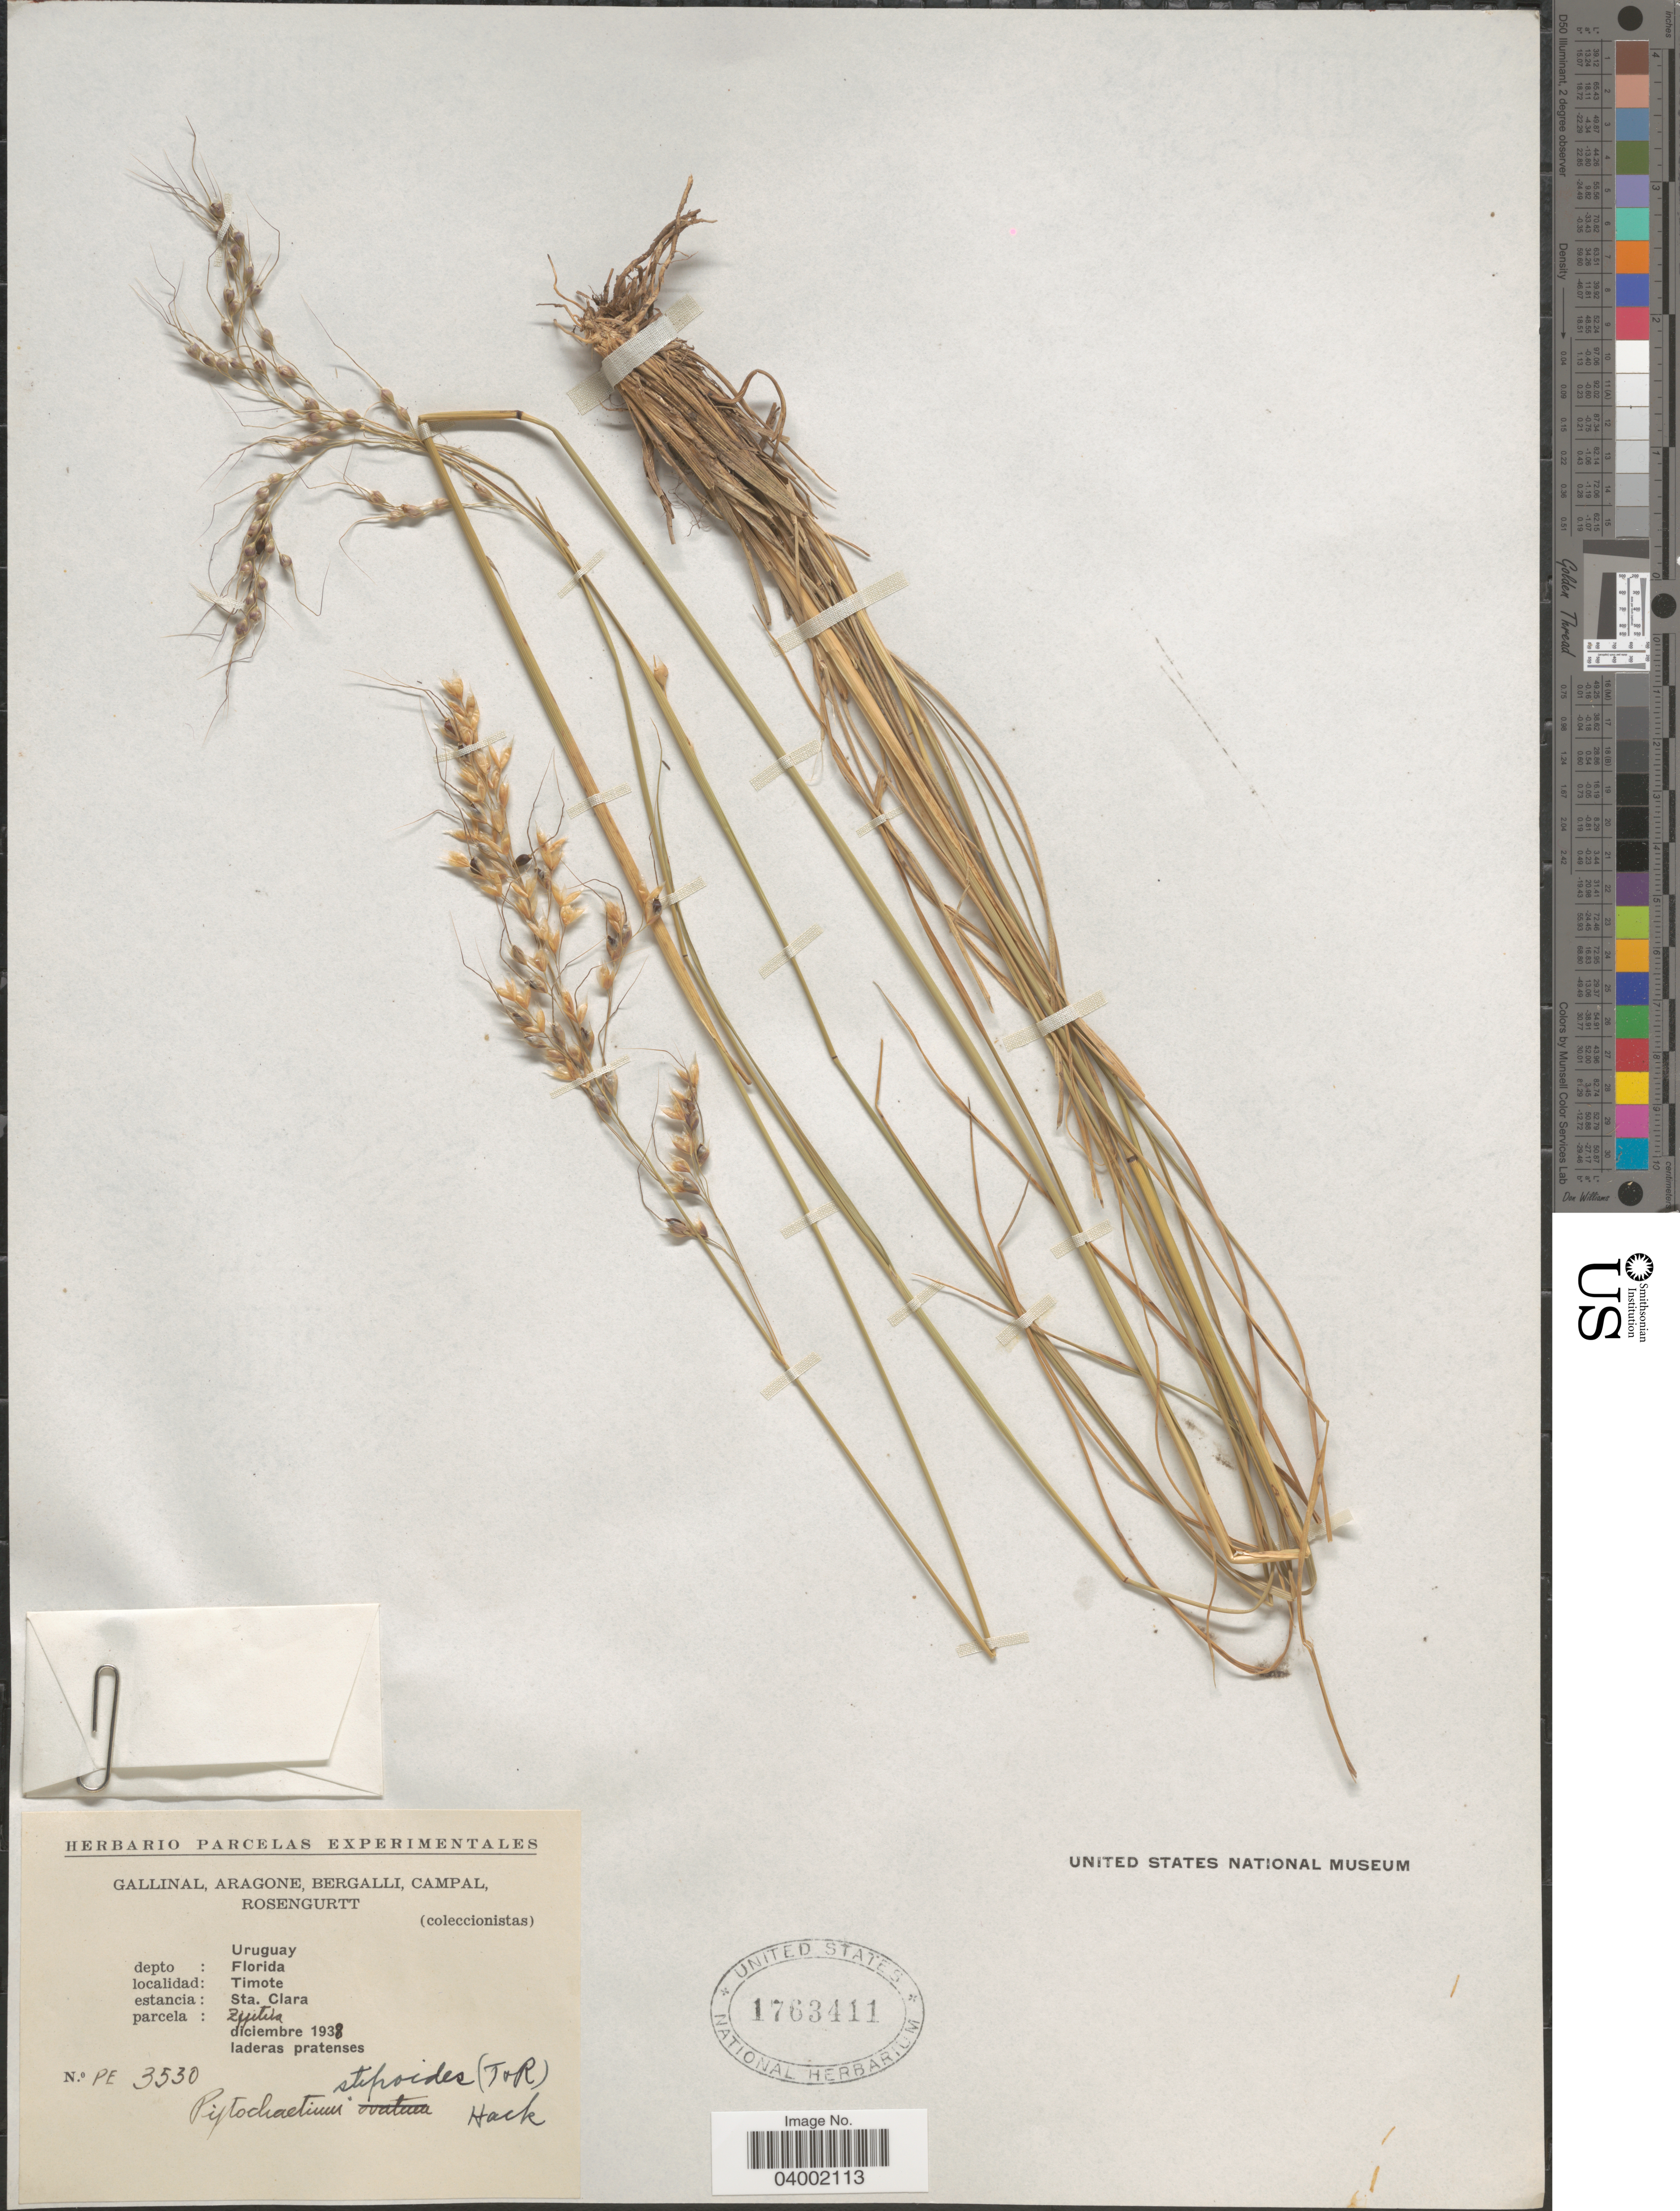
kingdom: Plantae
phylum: Tracheophyta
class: Liliopsida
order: Poales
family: Poaceae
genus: Piptochaetium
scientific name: Piptochaetium stipoides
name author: (Trin. & Rupr.) Hack. & Arechav.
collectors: -. Gallinal, -- Aragone, -- Bergalli, -- Campal & Rosengurtt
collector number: PE3530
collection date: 1938-12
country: Uruguay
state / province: Florida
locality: Depto: Florida. Timote. Estancia: Sta. Clara. Parcela: Zijitia [interpreted].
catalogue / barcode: US 1763411